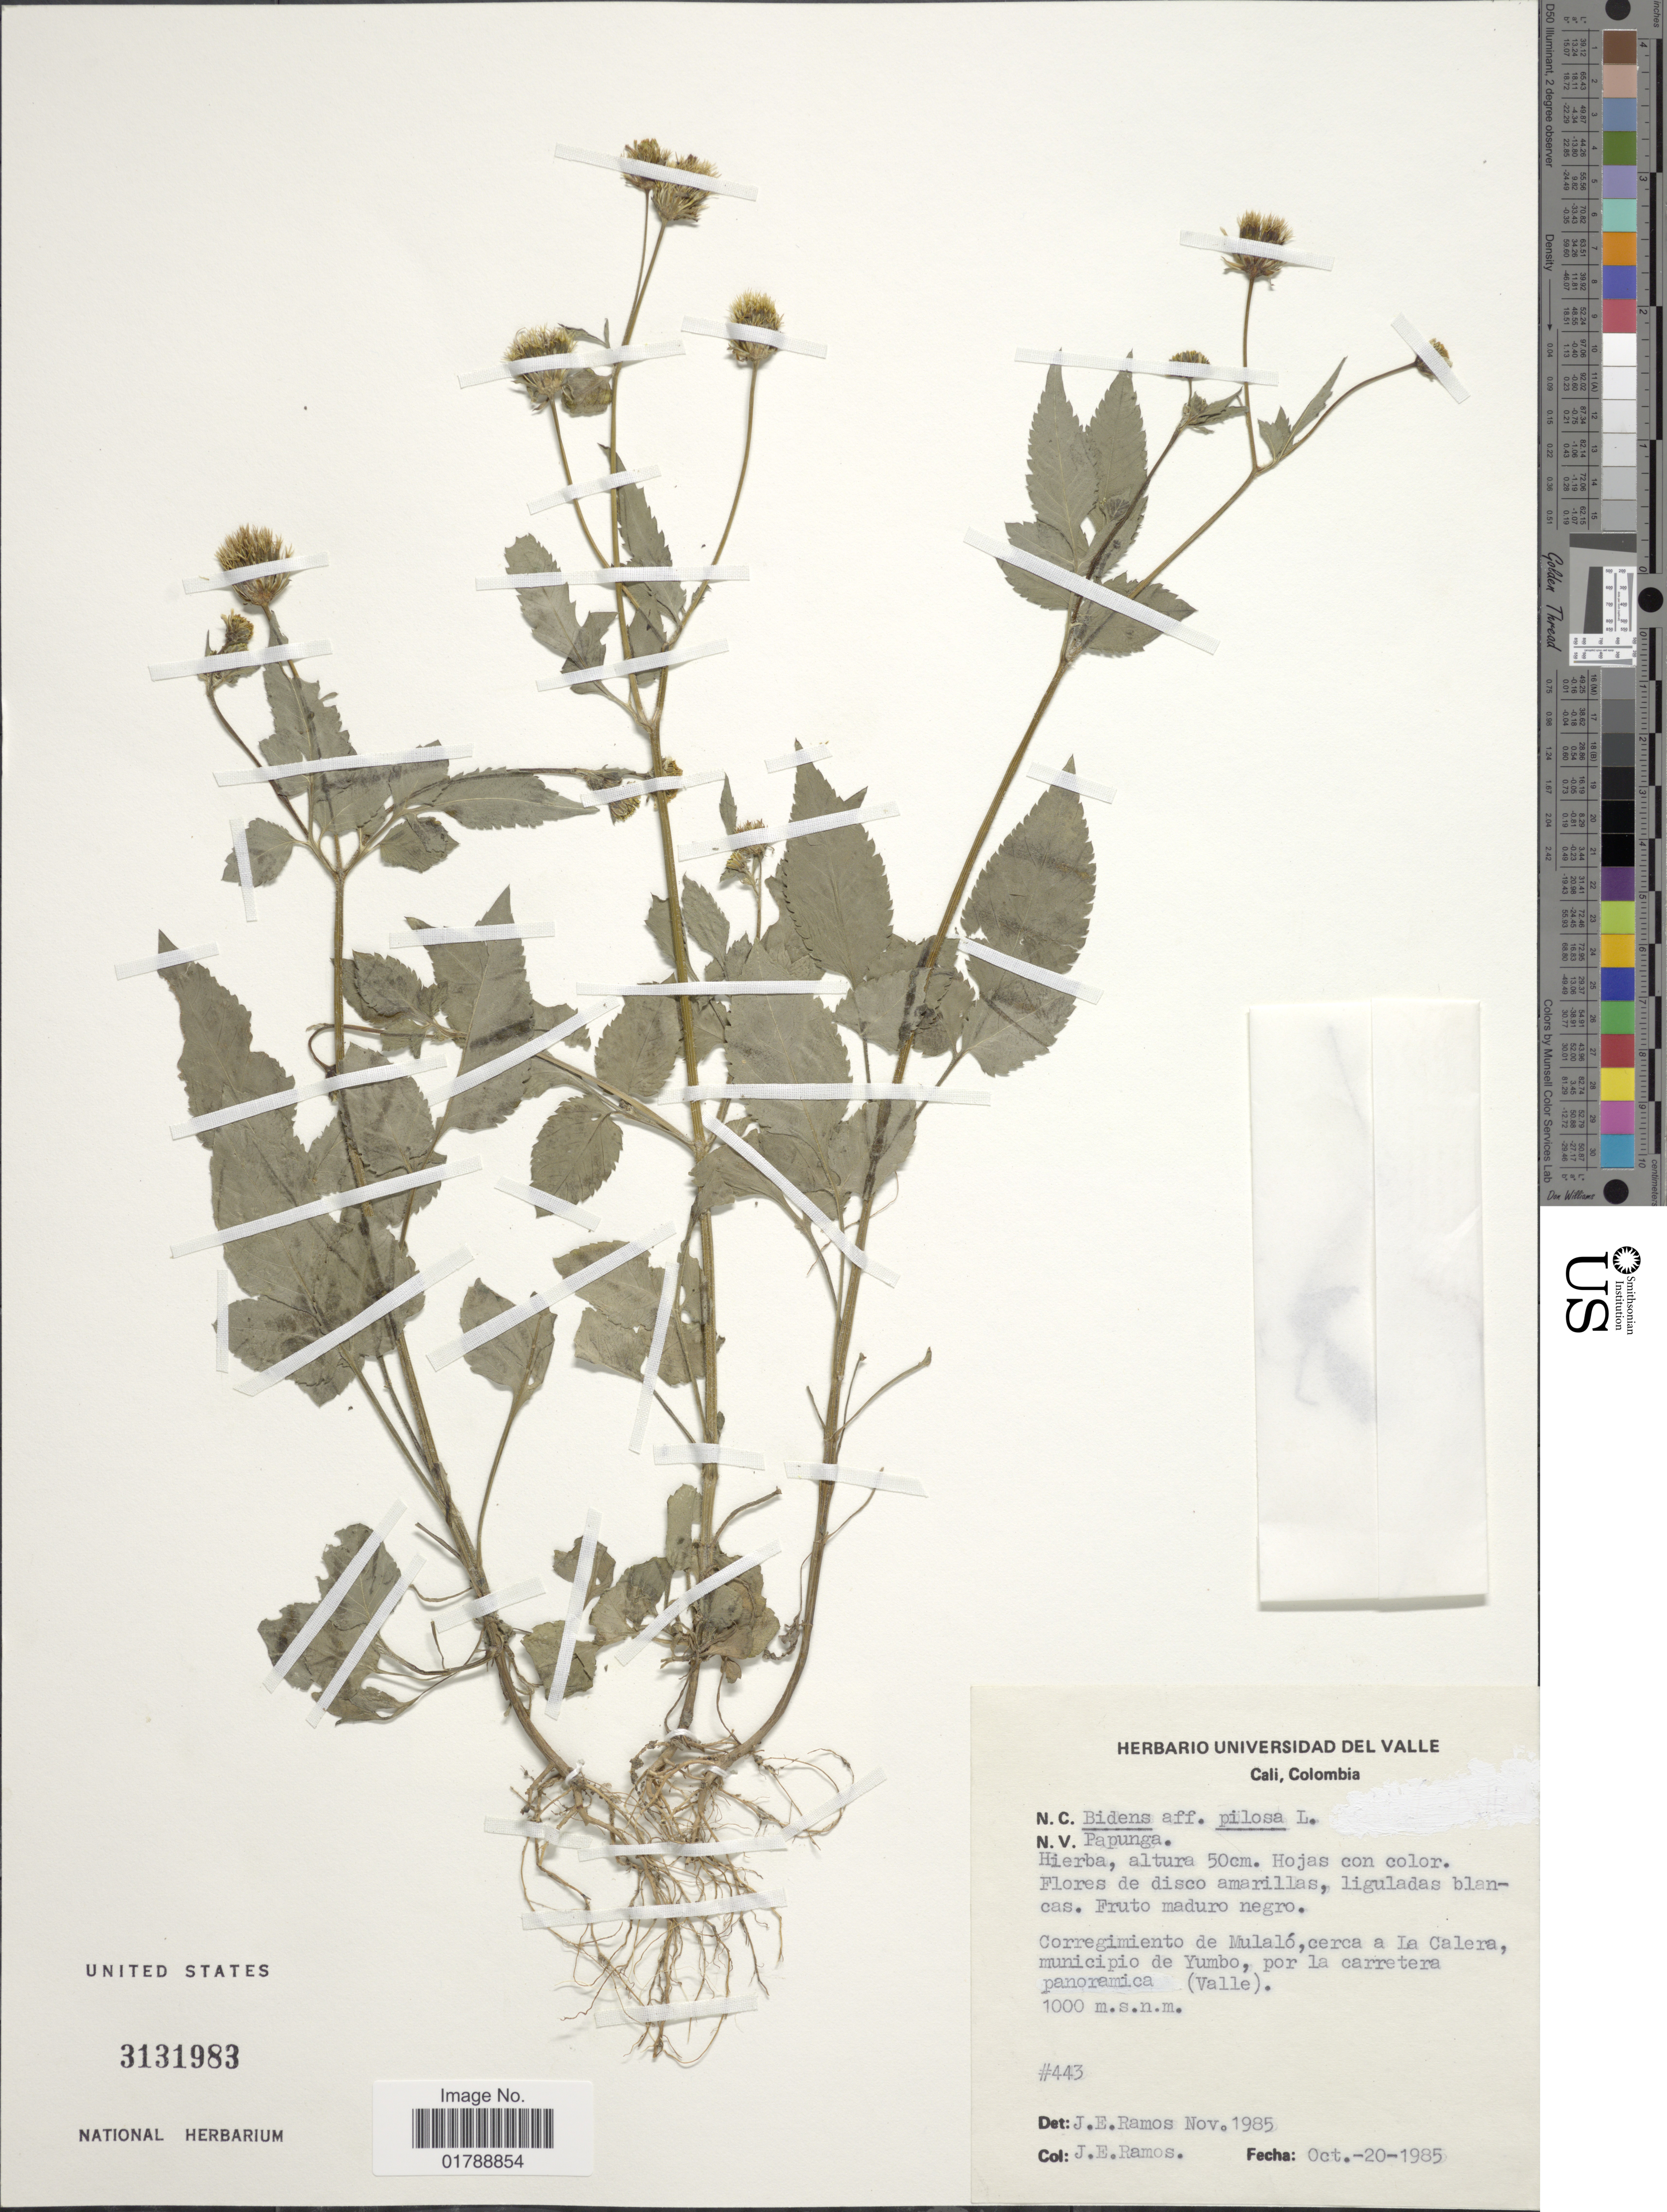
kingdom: Plantae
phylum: Tracheophyta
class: Magnoliopsida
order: Asterales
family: Asteraceae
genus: Bidens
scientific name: Bidens pilosa var. radiata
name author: (Sch. Bip.) J.A. Schmidt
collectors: J. E. Ramos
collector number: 443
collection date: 1985-10-20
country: Colombia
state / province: Valle del Cauca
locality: Corregimiento de Mulaló, cerca a La Calera, municipio de Yumbo, por la carretera panoramica (Valle)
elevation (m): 1000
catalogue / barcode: US 3131983